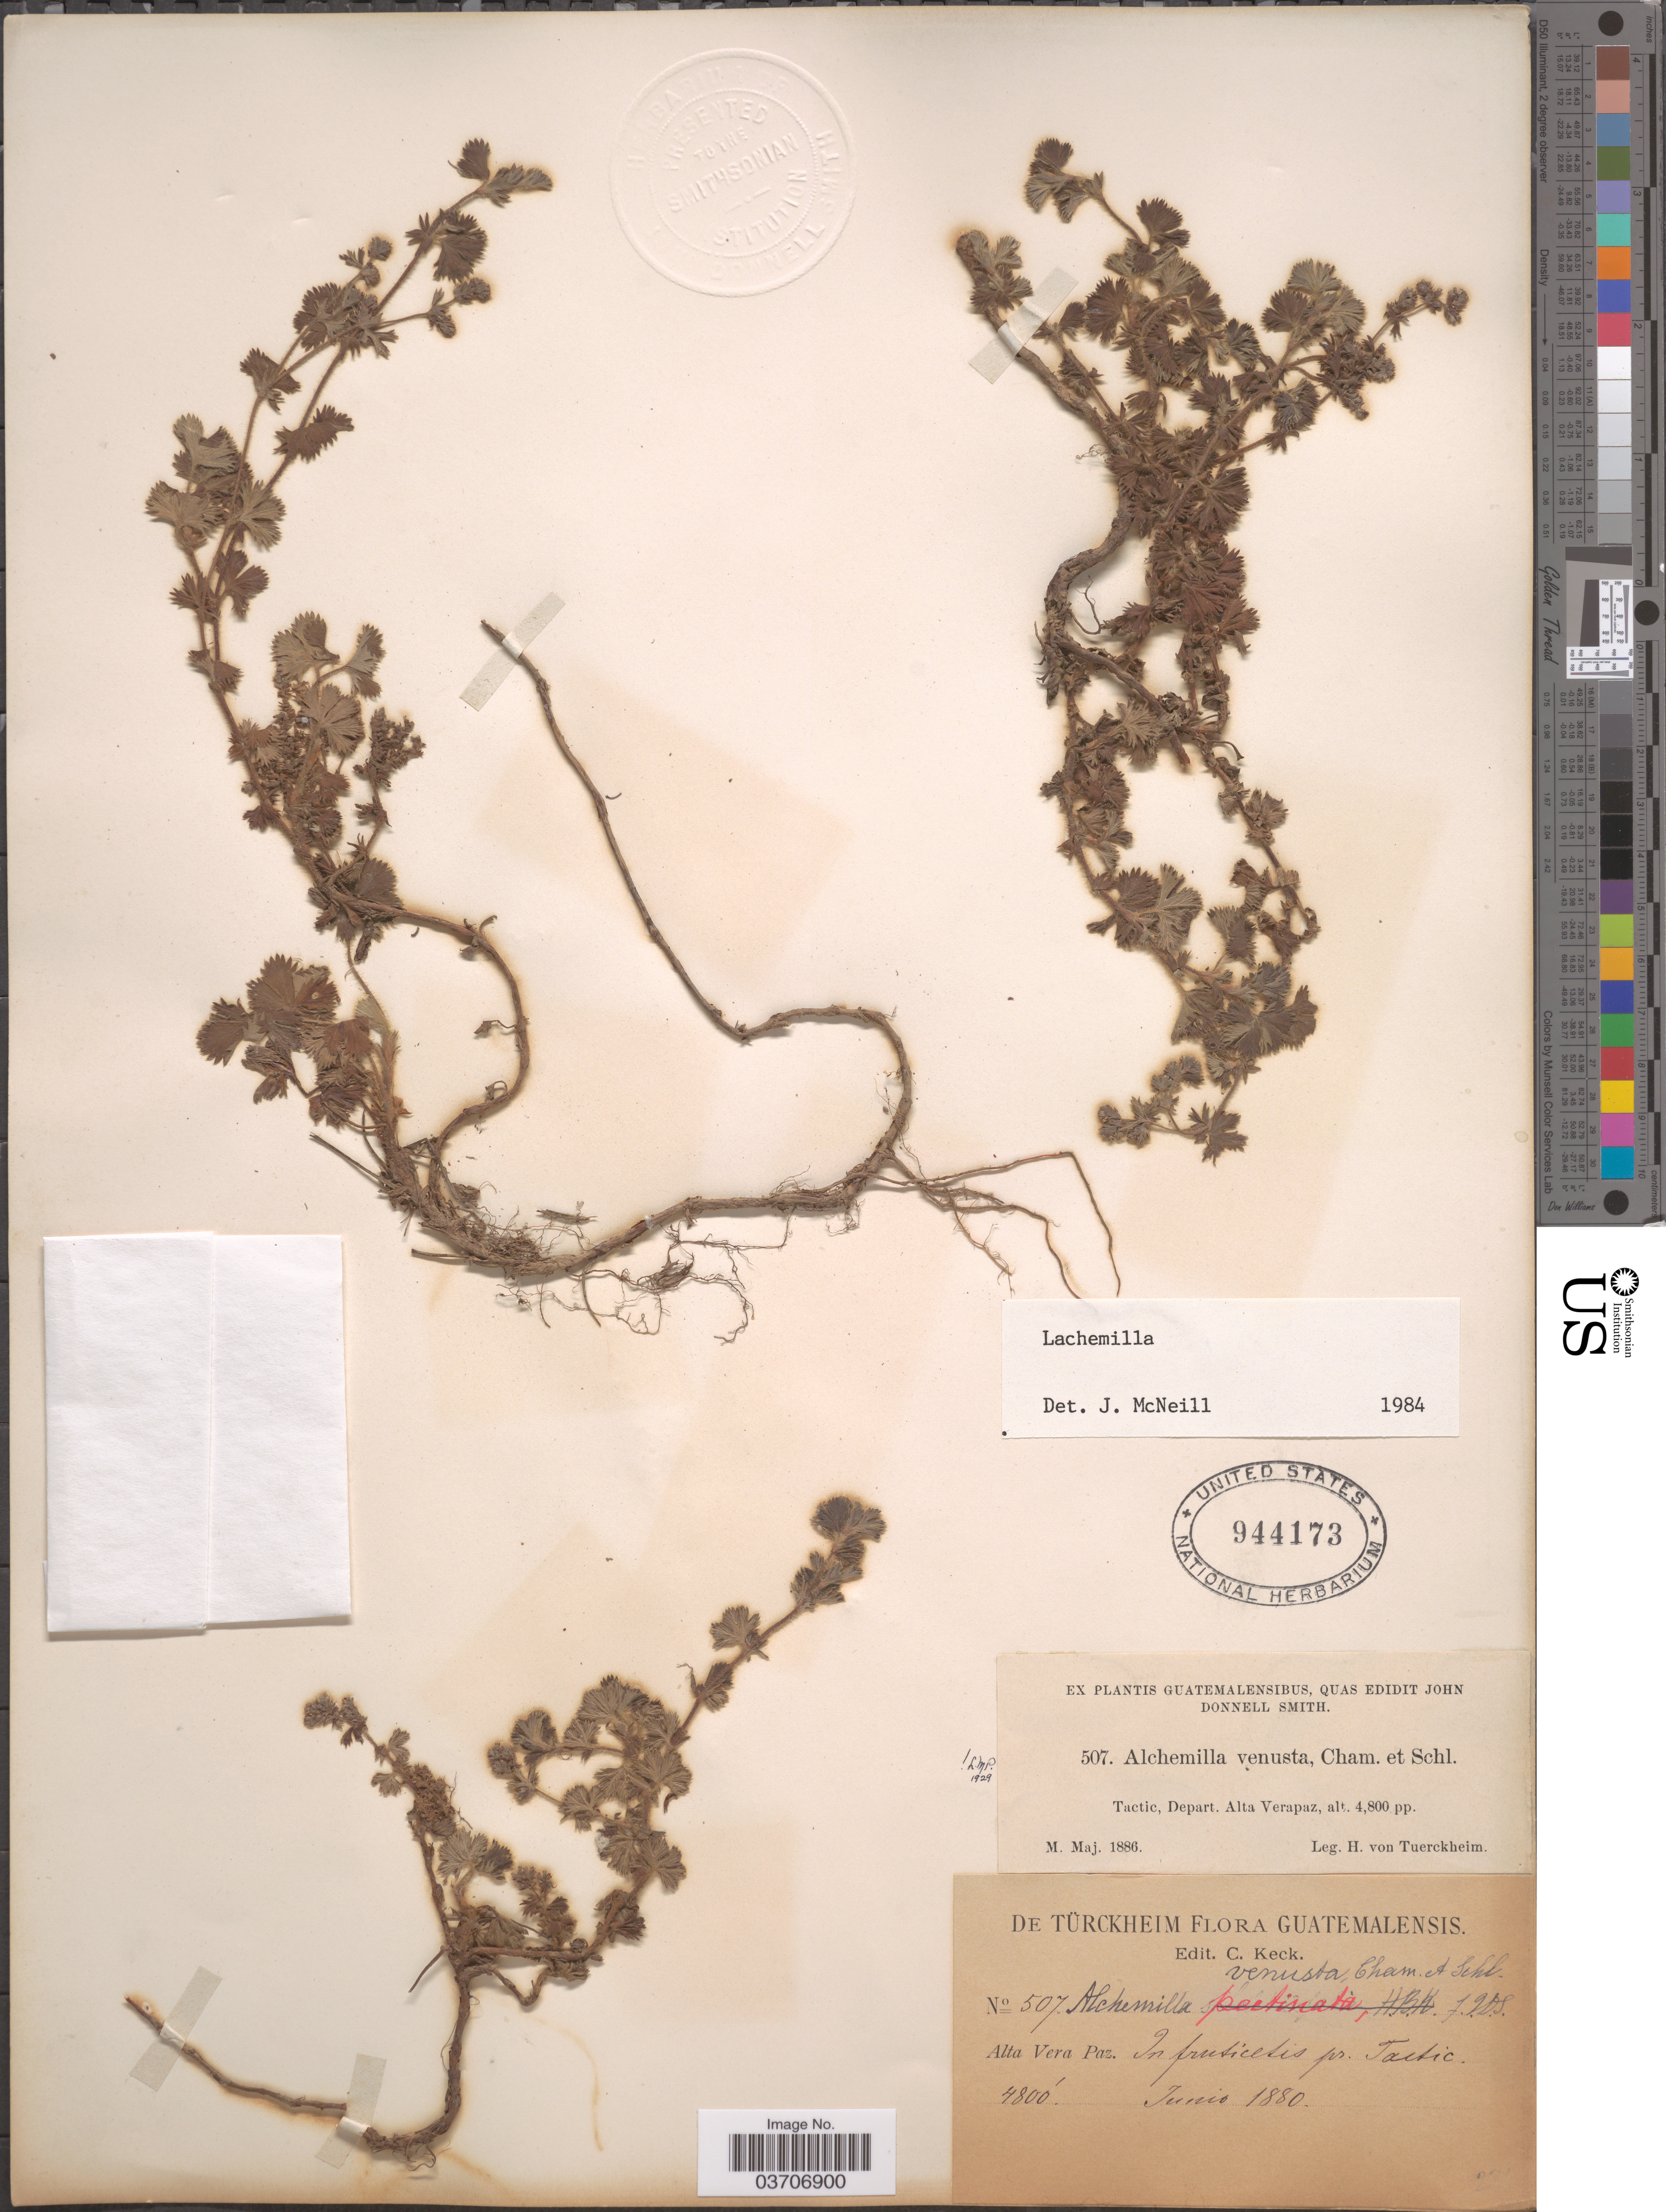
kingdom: Plantae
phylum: Tracheophyta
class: Magnoliopsida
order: Rosales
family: Rosaceae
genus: Lachemilla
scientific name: Lachemilla sp.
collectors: H. von Tuerckheim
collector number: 507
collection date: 1886-05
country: Guatemala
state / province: Guatemala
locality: Tactic, Depart. Alta Verapaz.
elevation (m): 1463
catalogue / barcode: US 944173